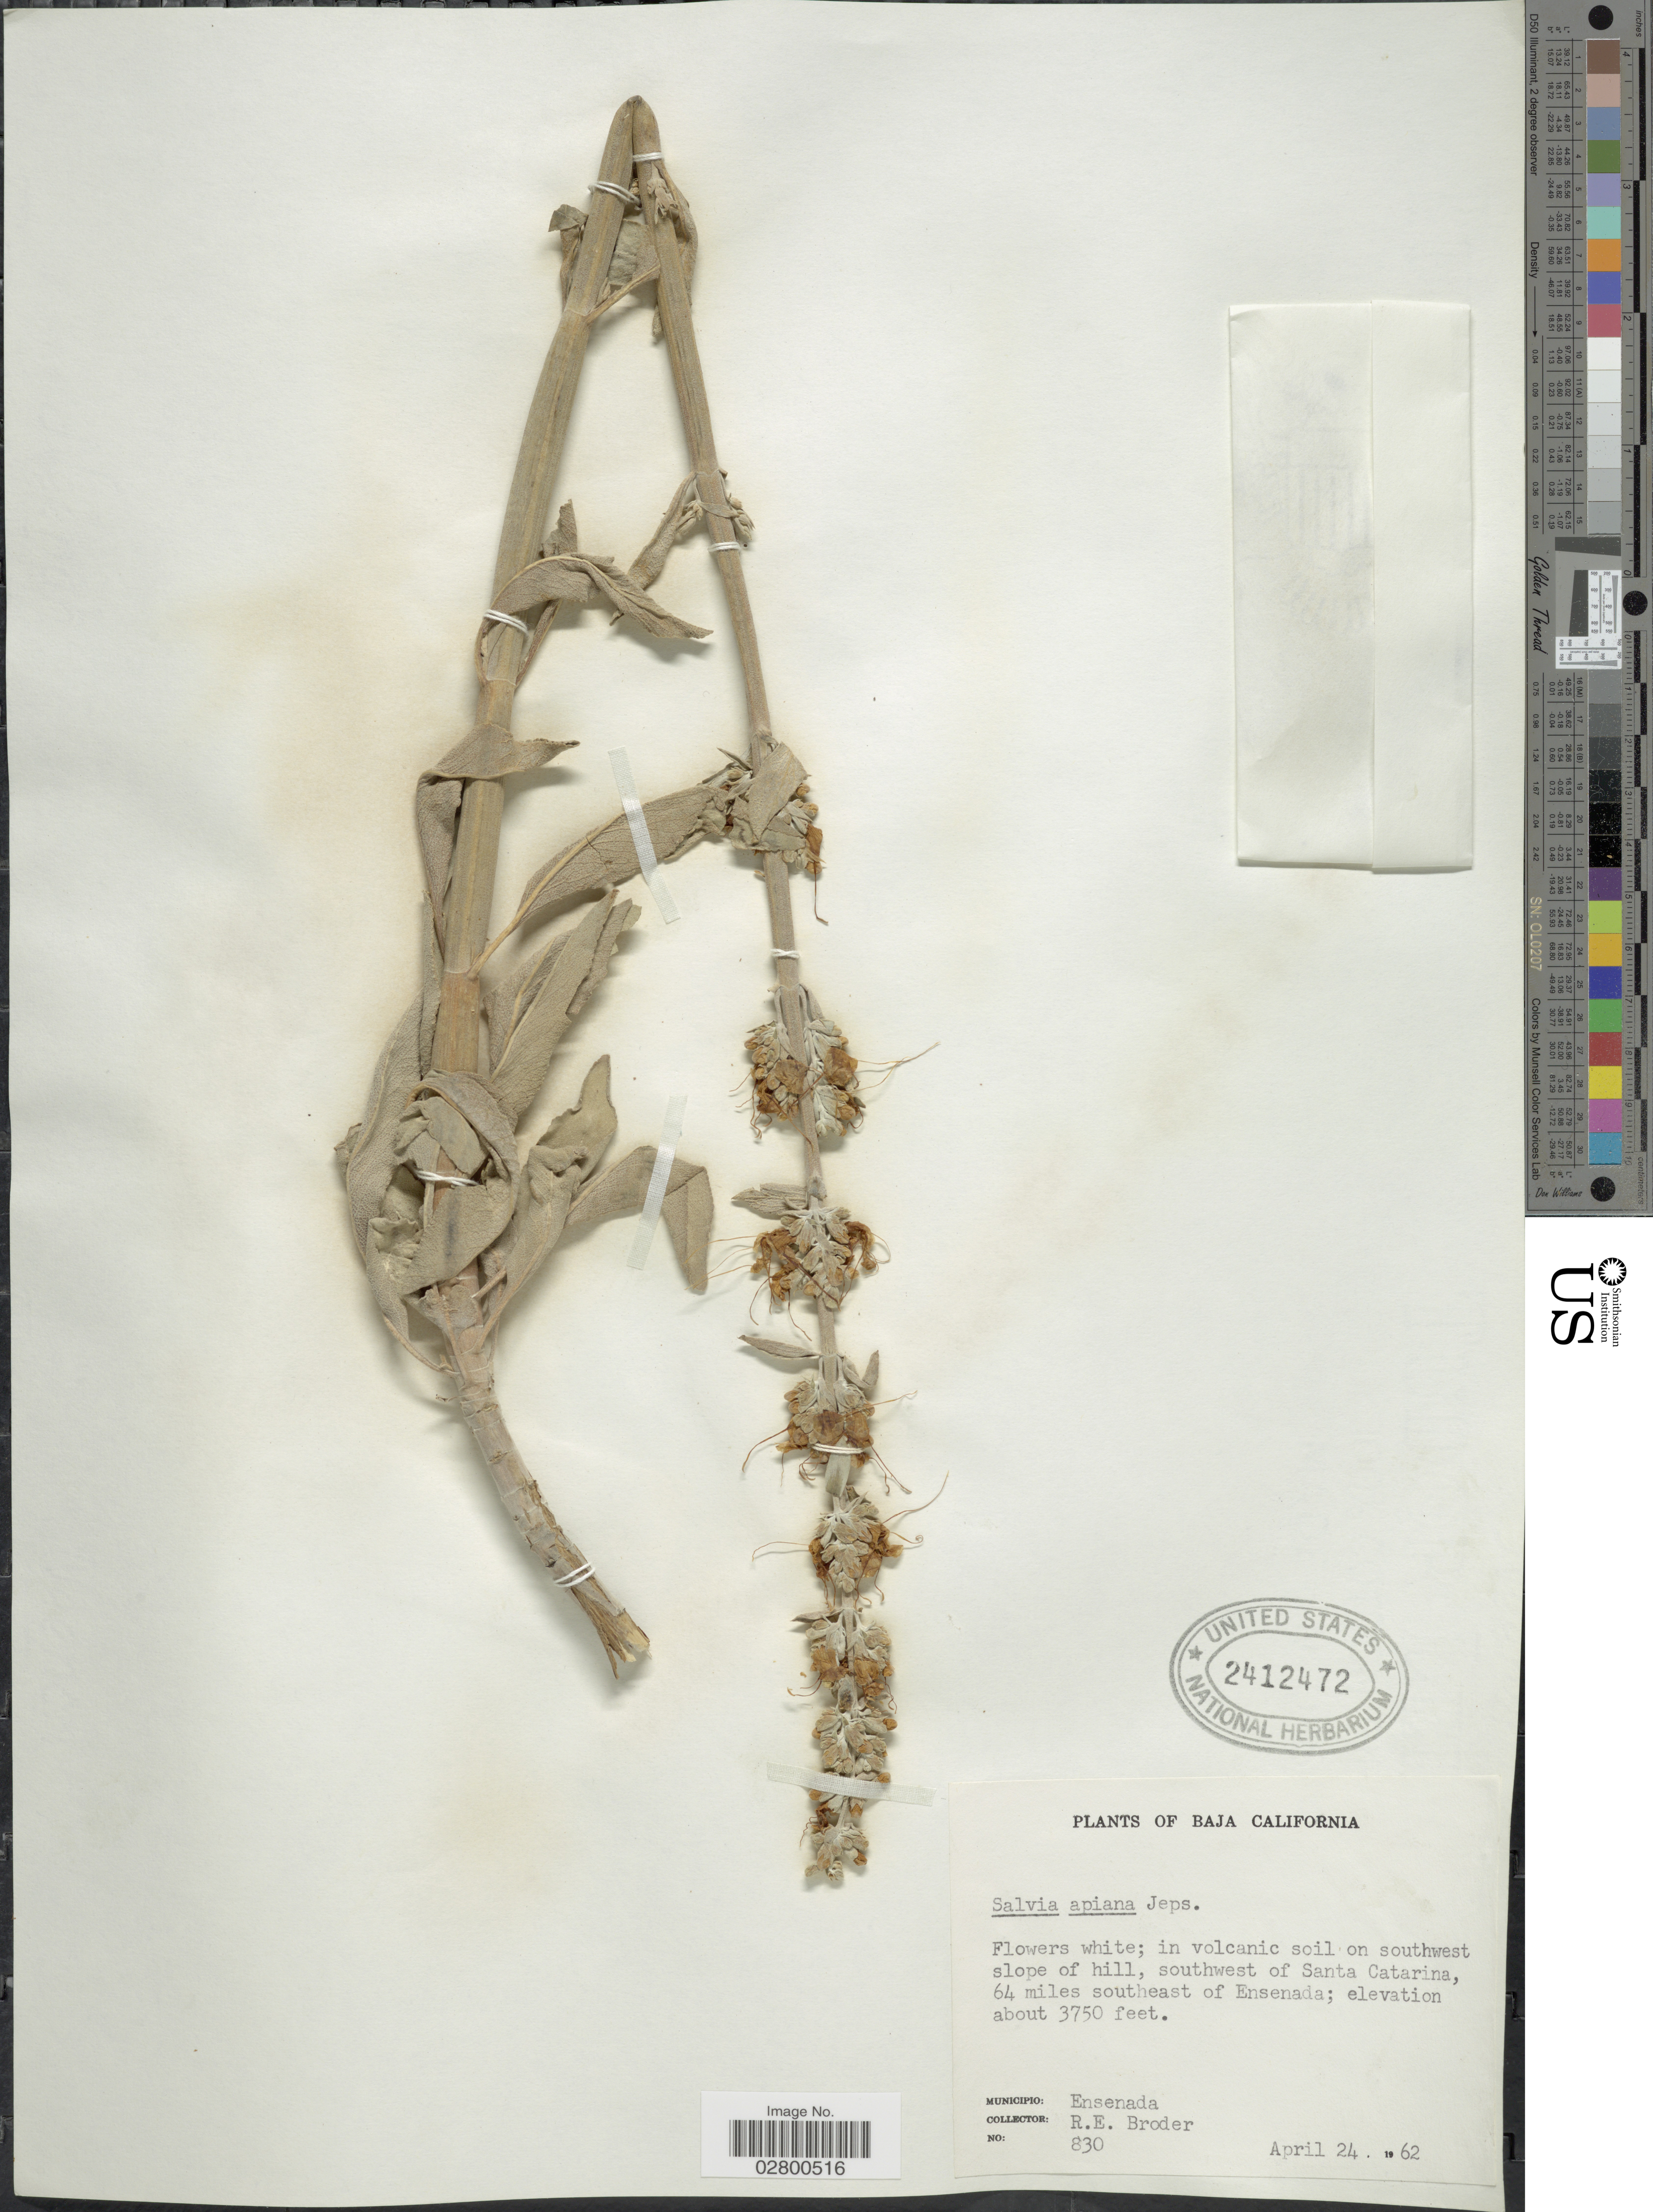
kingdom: Plantae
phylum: Tracheophyta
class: Magnoliopsida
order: Lamiales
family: Lamiaceae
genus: Salvia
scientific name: Salvia apiana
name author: Jeps.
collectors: R. Broder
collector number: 830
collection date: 1962-04-24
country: Mexico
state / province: Baja California Norte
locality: In volcanic soil on southwest slope of hill, southwest of Santa Catarina, 64 miles southeast of Ensenada. Municipio: Ensenada.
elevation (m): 1143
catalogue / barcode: US 2412472